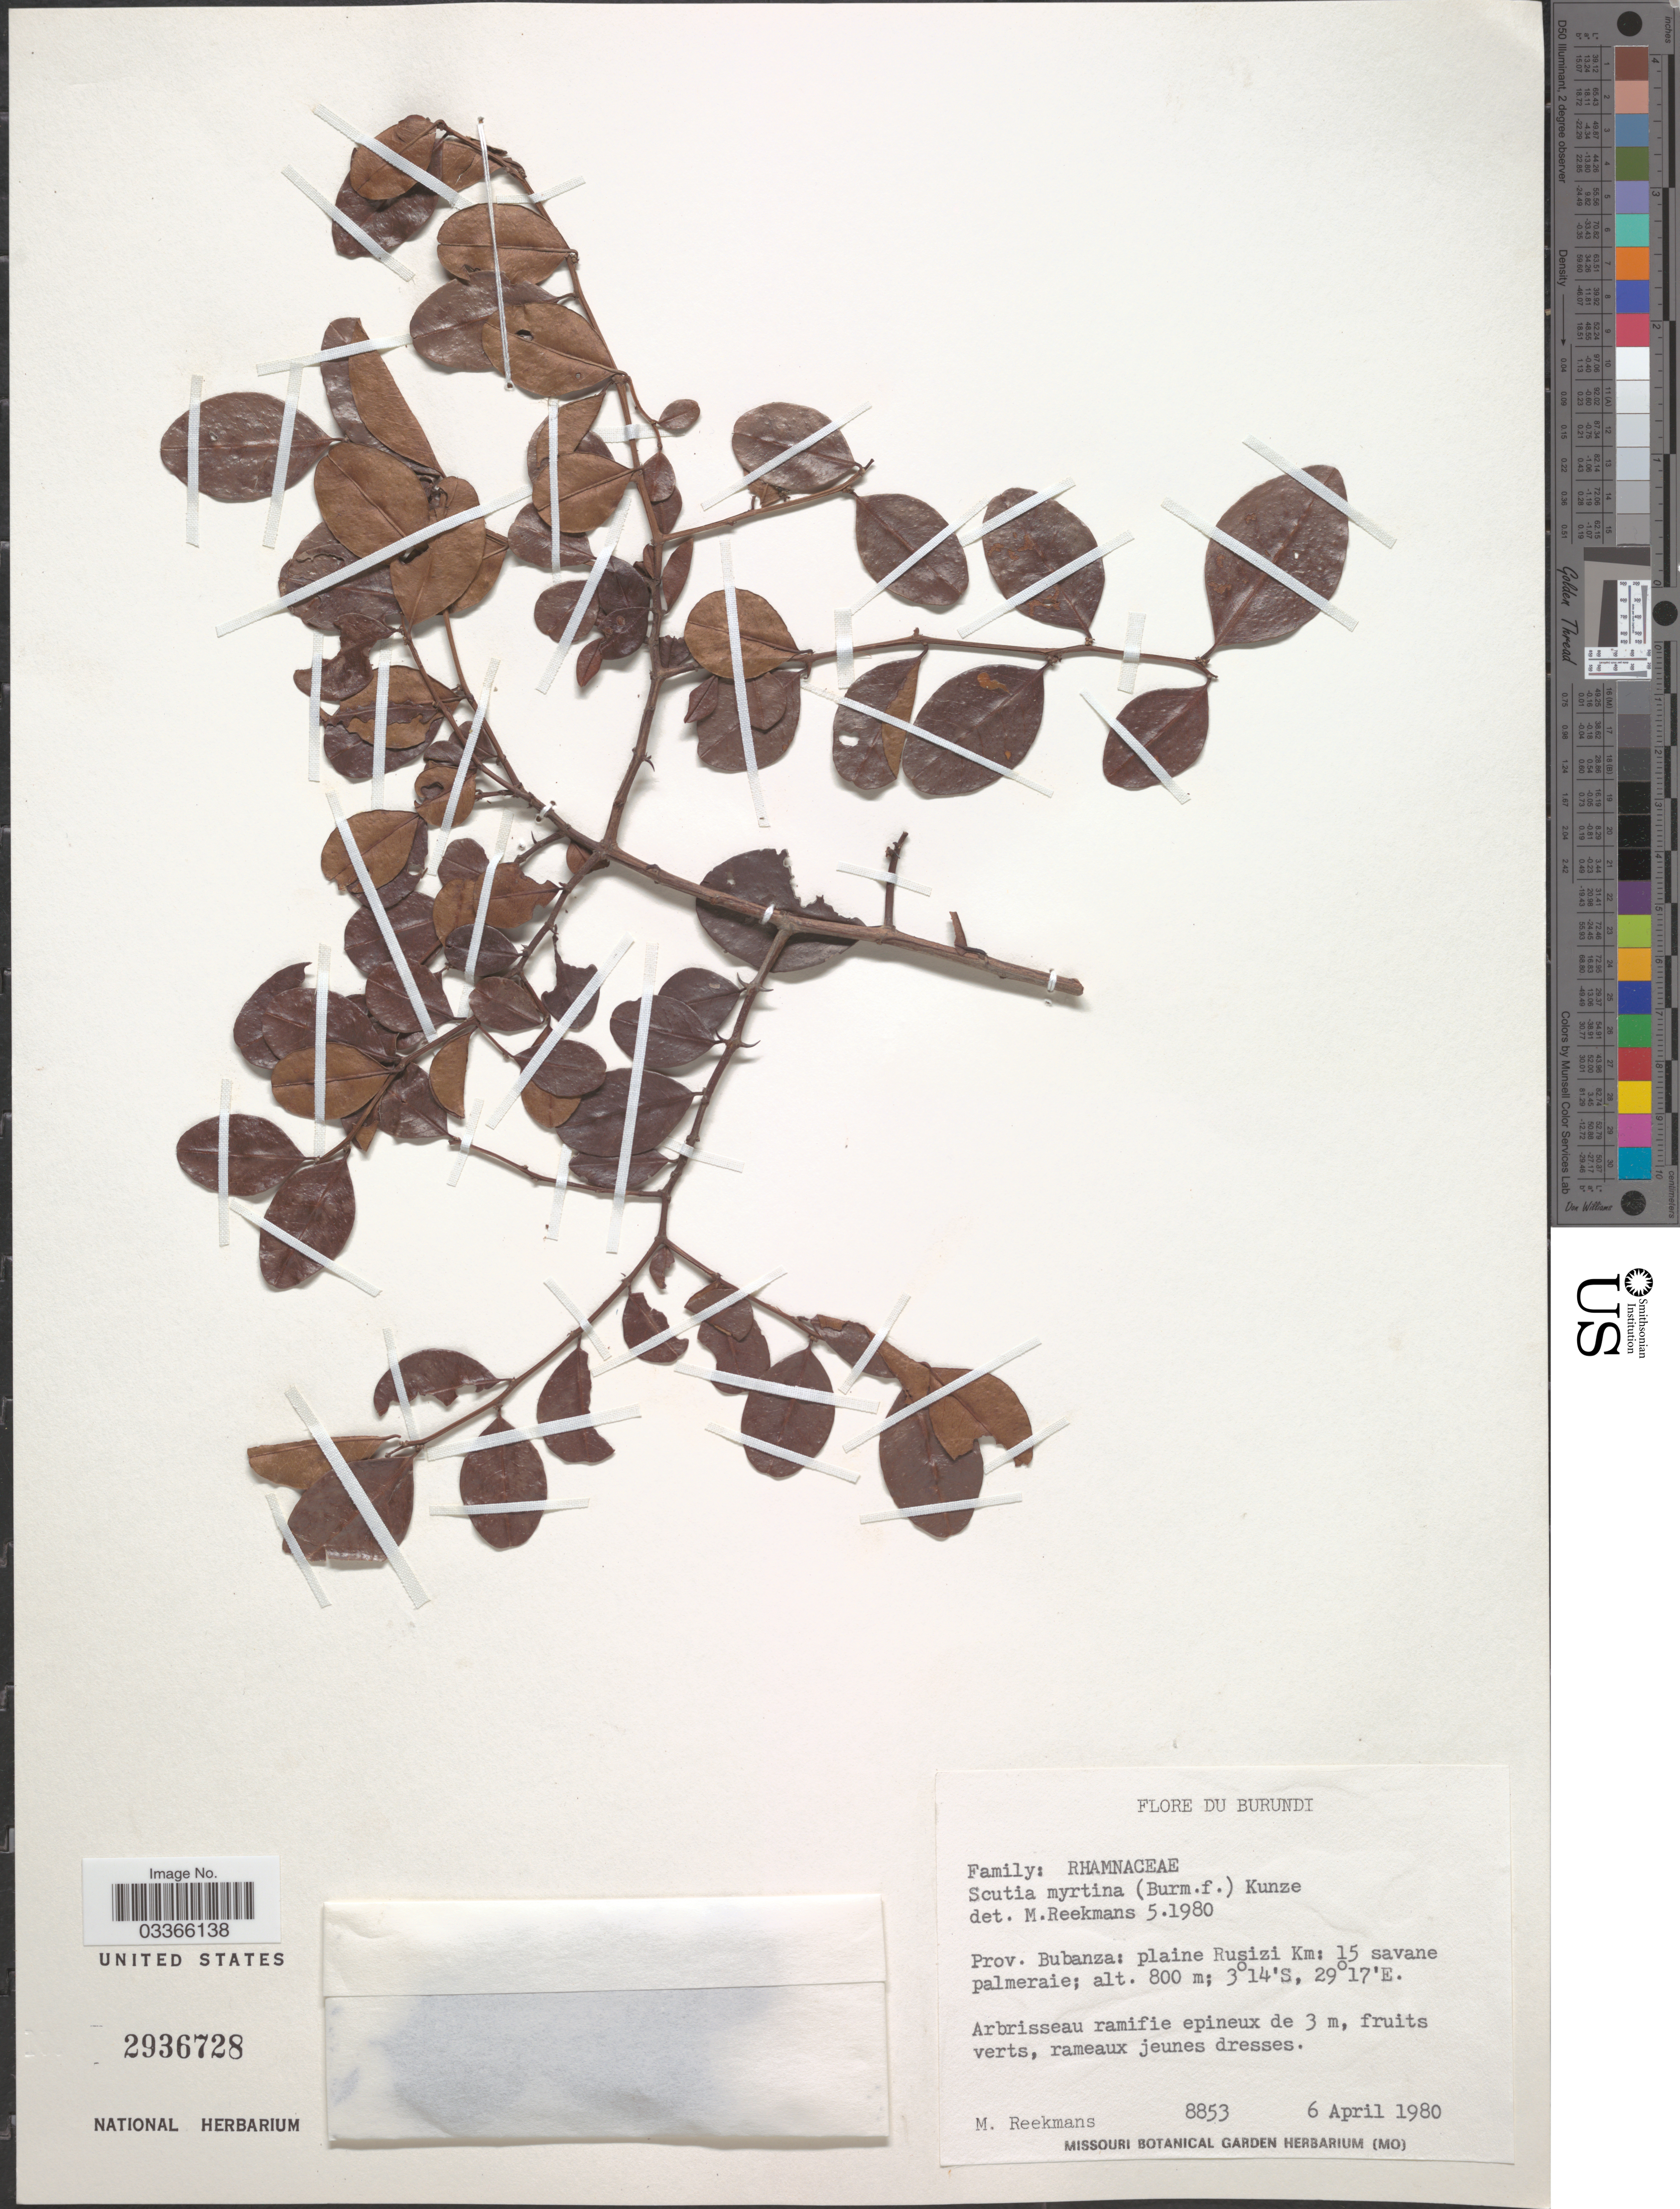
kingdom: Plantae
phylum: Tracheophyta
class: Magnoliopsida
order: Rosales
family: Rhamnaceae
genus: Scutia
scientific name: Scutia myrtina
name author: (Burm. f.) Kurz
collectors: M. Reekmans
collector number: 8853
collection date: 1980-04-06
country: Burundi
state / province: Bubanza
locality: Plaine Rusizi Km: 15 savane palmeraie.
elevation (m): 800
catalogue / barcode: US 2936728